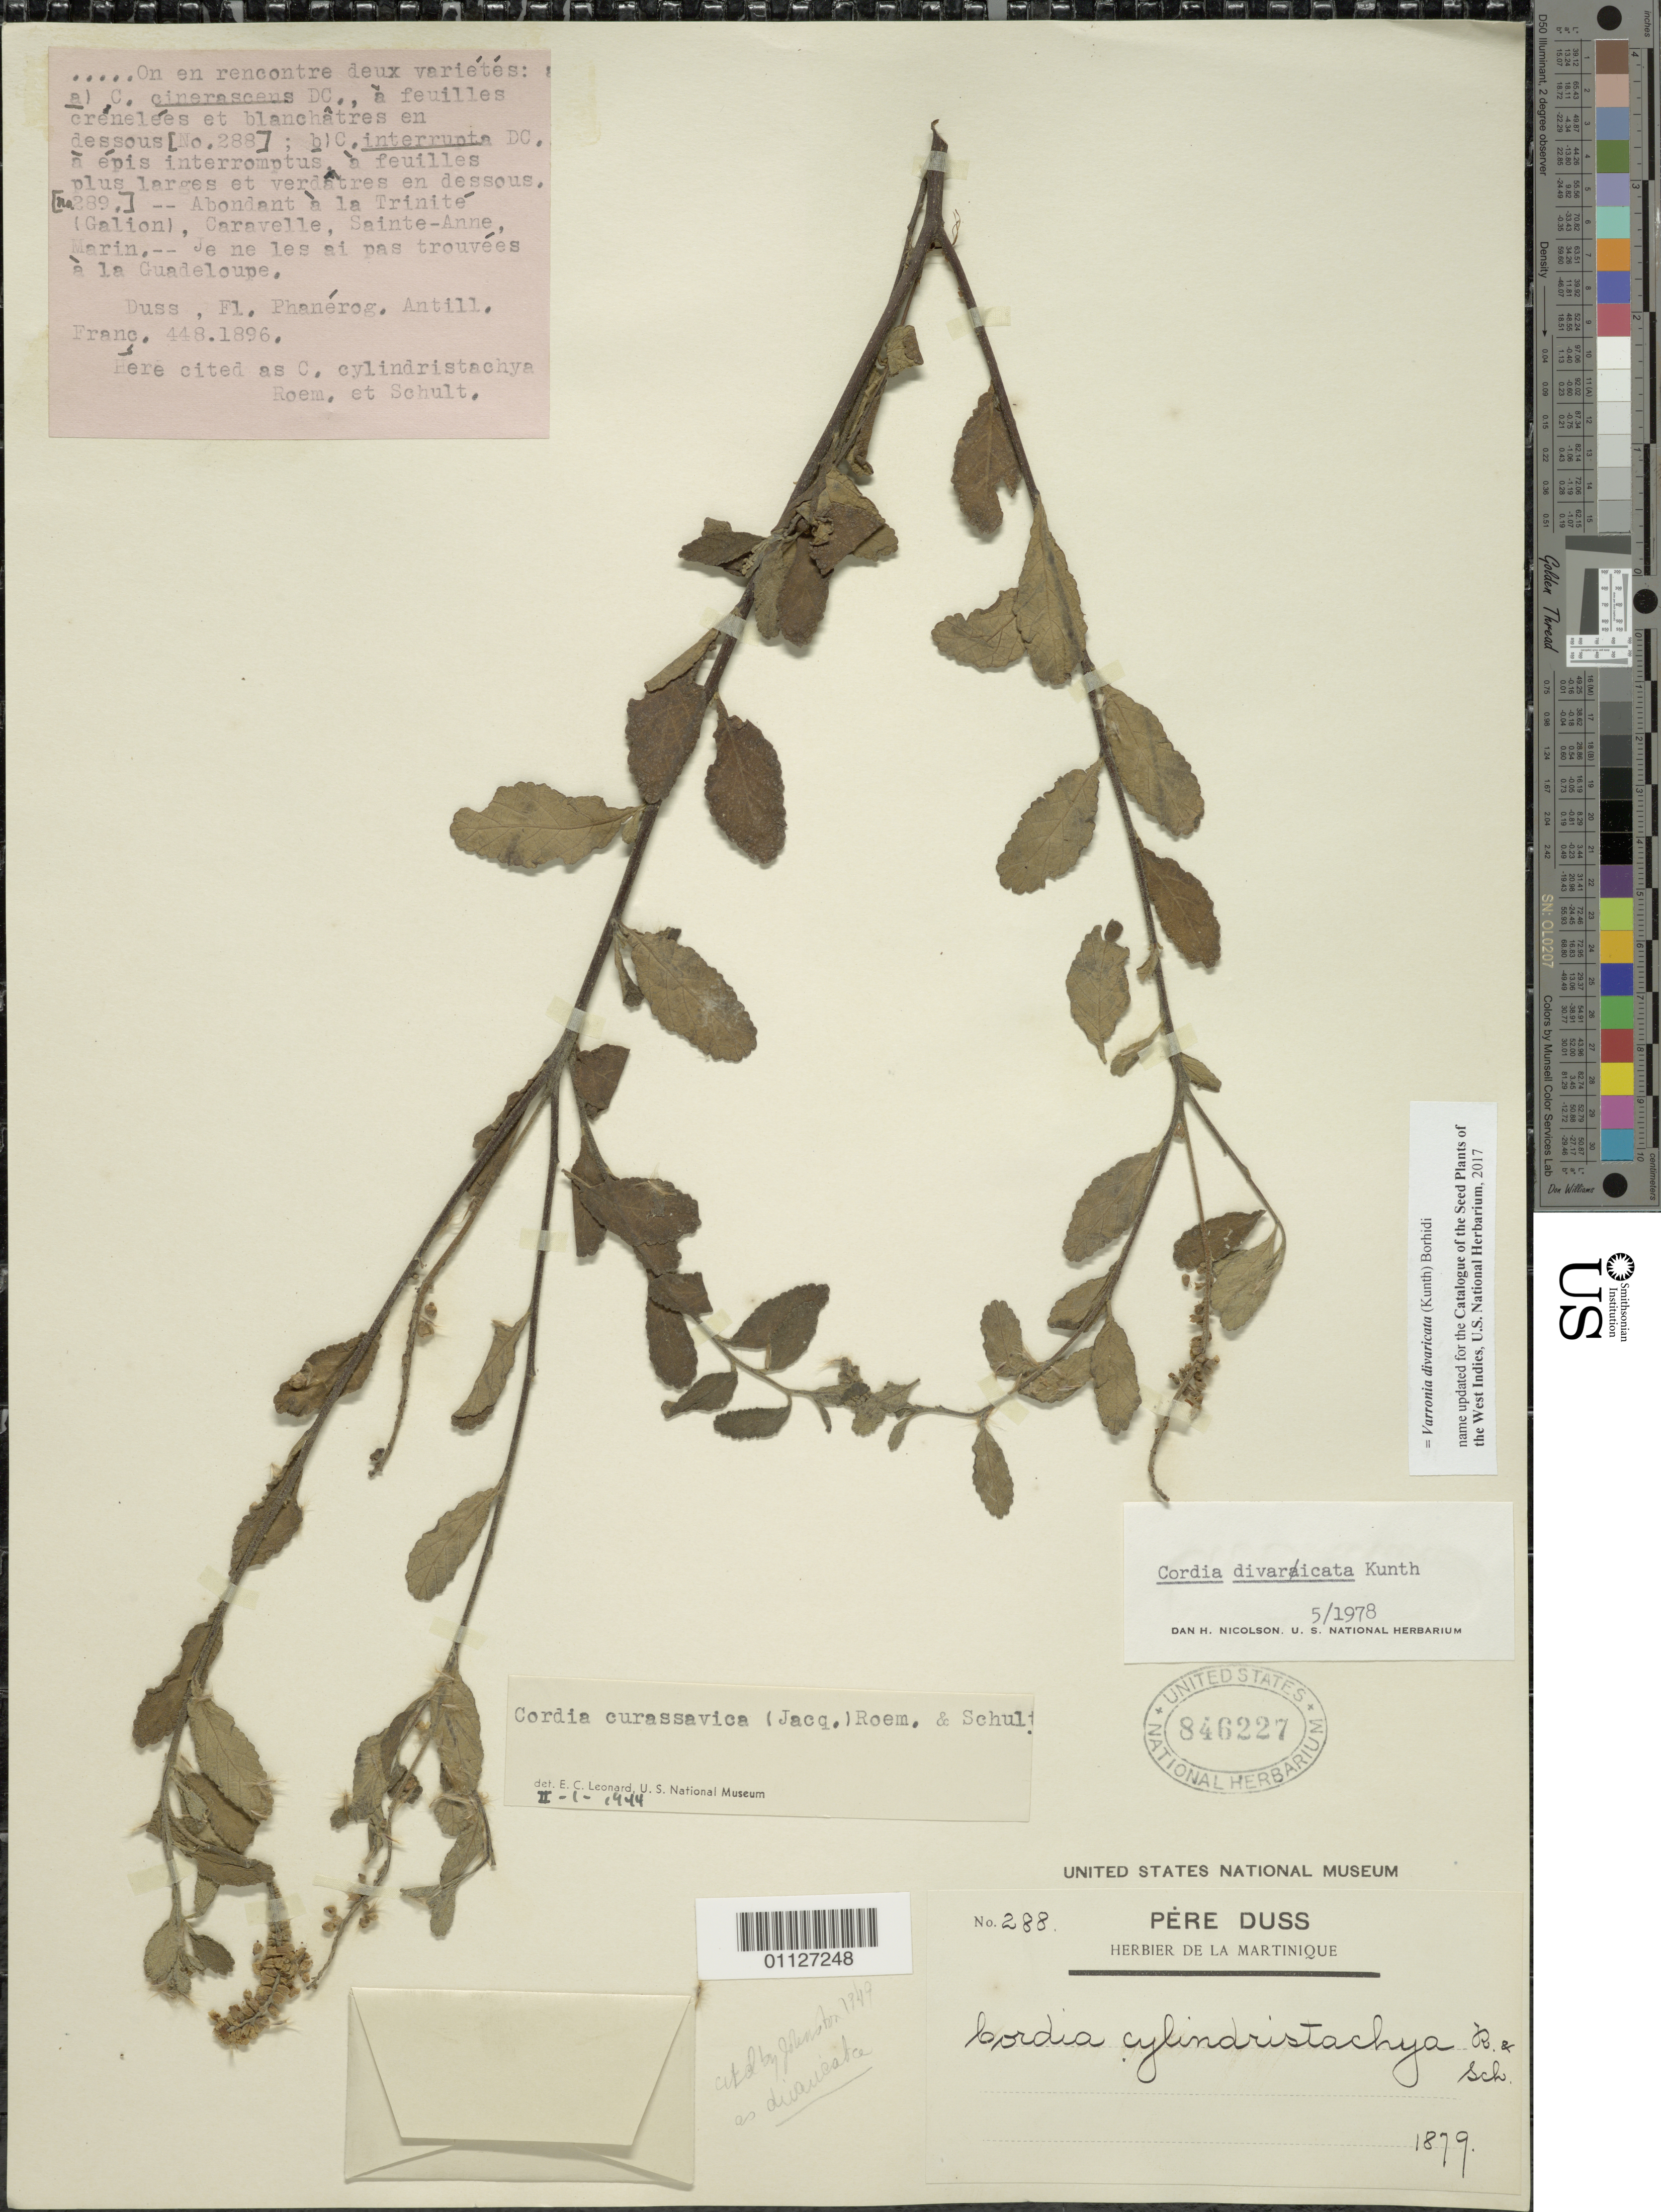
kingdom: Plantae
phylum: Tracheophyta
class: Magnoliopsida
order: Boraginales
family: Cordiaceae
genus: Varronia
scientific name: Varronia divaricata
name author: (Kunth) Borhidi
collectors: Père Duss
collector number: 288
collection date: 1879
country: Martinique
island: Martinique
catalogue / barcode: US 846227